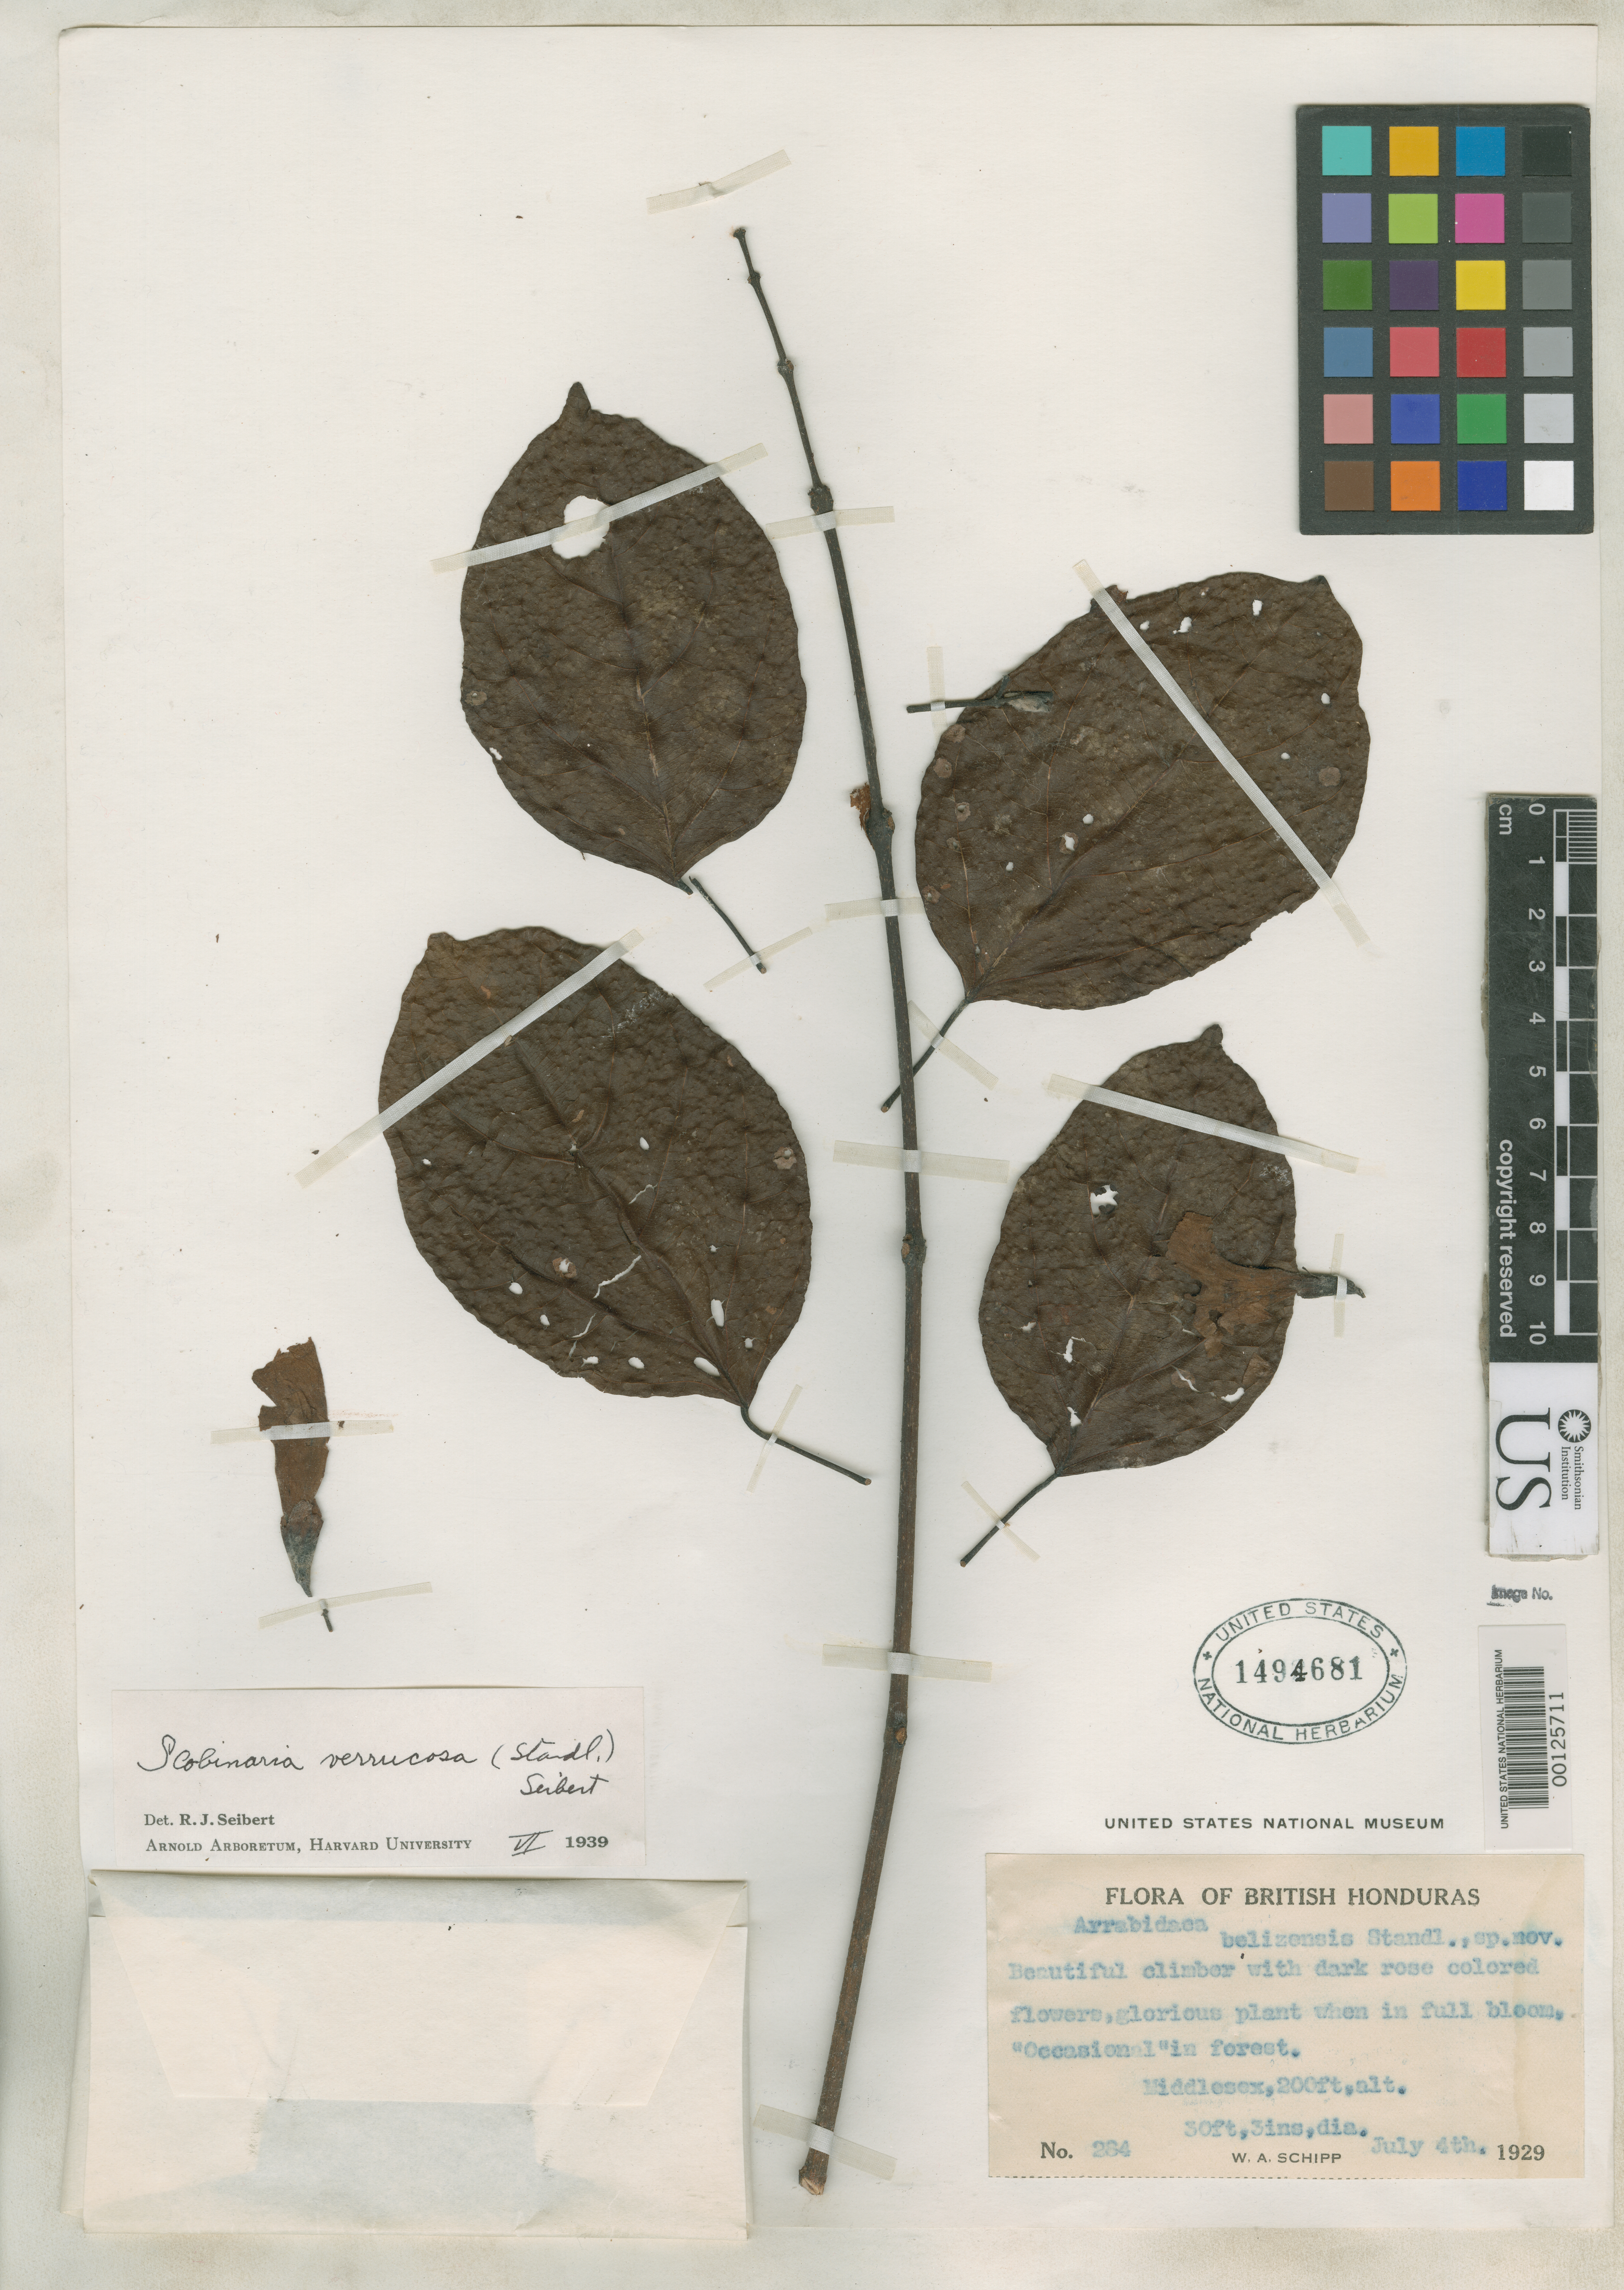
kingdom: Plantae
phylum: Tracheophyta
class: Magnoliopsida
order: Lamiales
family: Bignoniaceae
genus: Arrabidaea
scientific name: Arrabidaea belizensis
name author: Standl.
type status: Isotype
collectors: W. Schipp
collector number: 284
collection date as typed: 04 Jul 1929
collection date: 1929-07-04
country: Belize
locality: Middlesex.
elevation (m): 60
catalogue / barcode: US 1494681